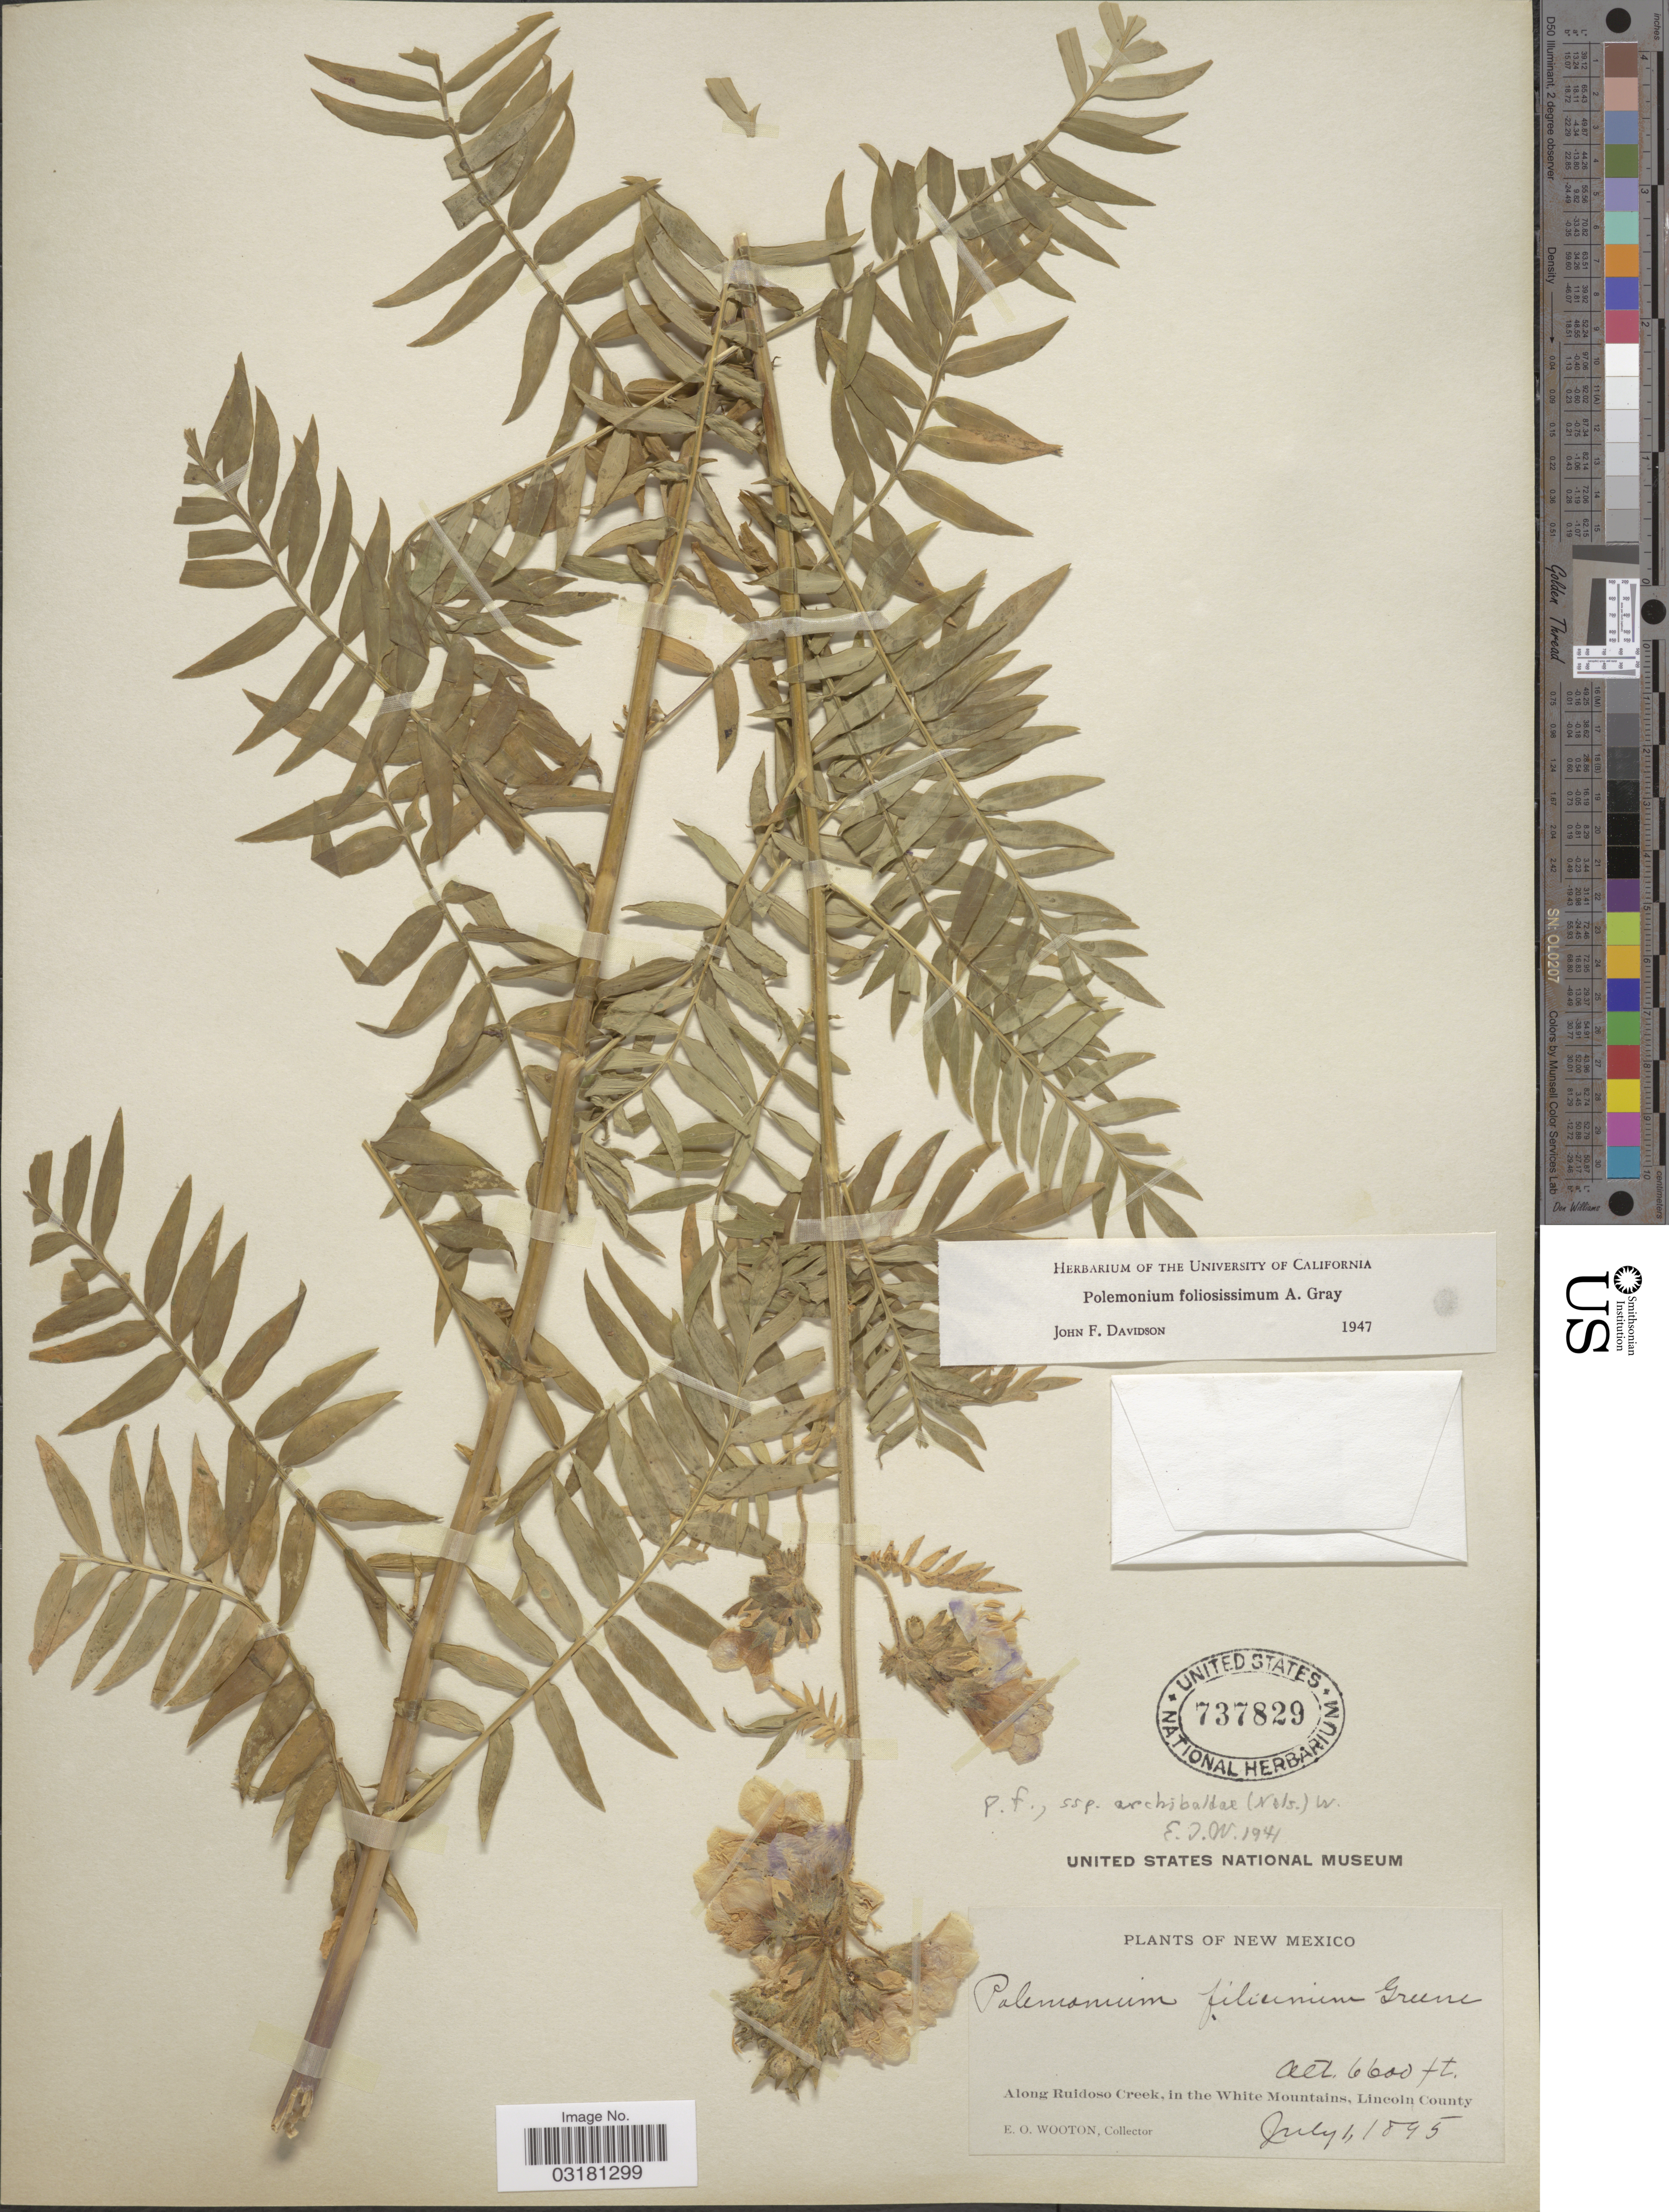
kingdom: Plantae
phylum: Tracheophyta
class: Magnoliopsida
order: Ericales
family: Polemoniaceae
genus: Polemonium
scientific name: Polemonium foliosissimum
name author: A. Gray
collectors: E. O. Wooton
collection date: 1895-07-01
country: United States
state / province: New Mexico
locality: Along Ruidoso Creek, in the White Mountains, Lincoln County.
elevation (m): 2012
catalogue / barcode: US 737829